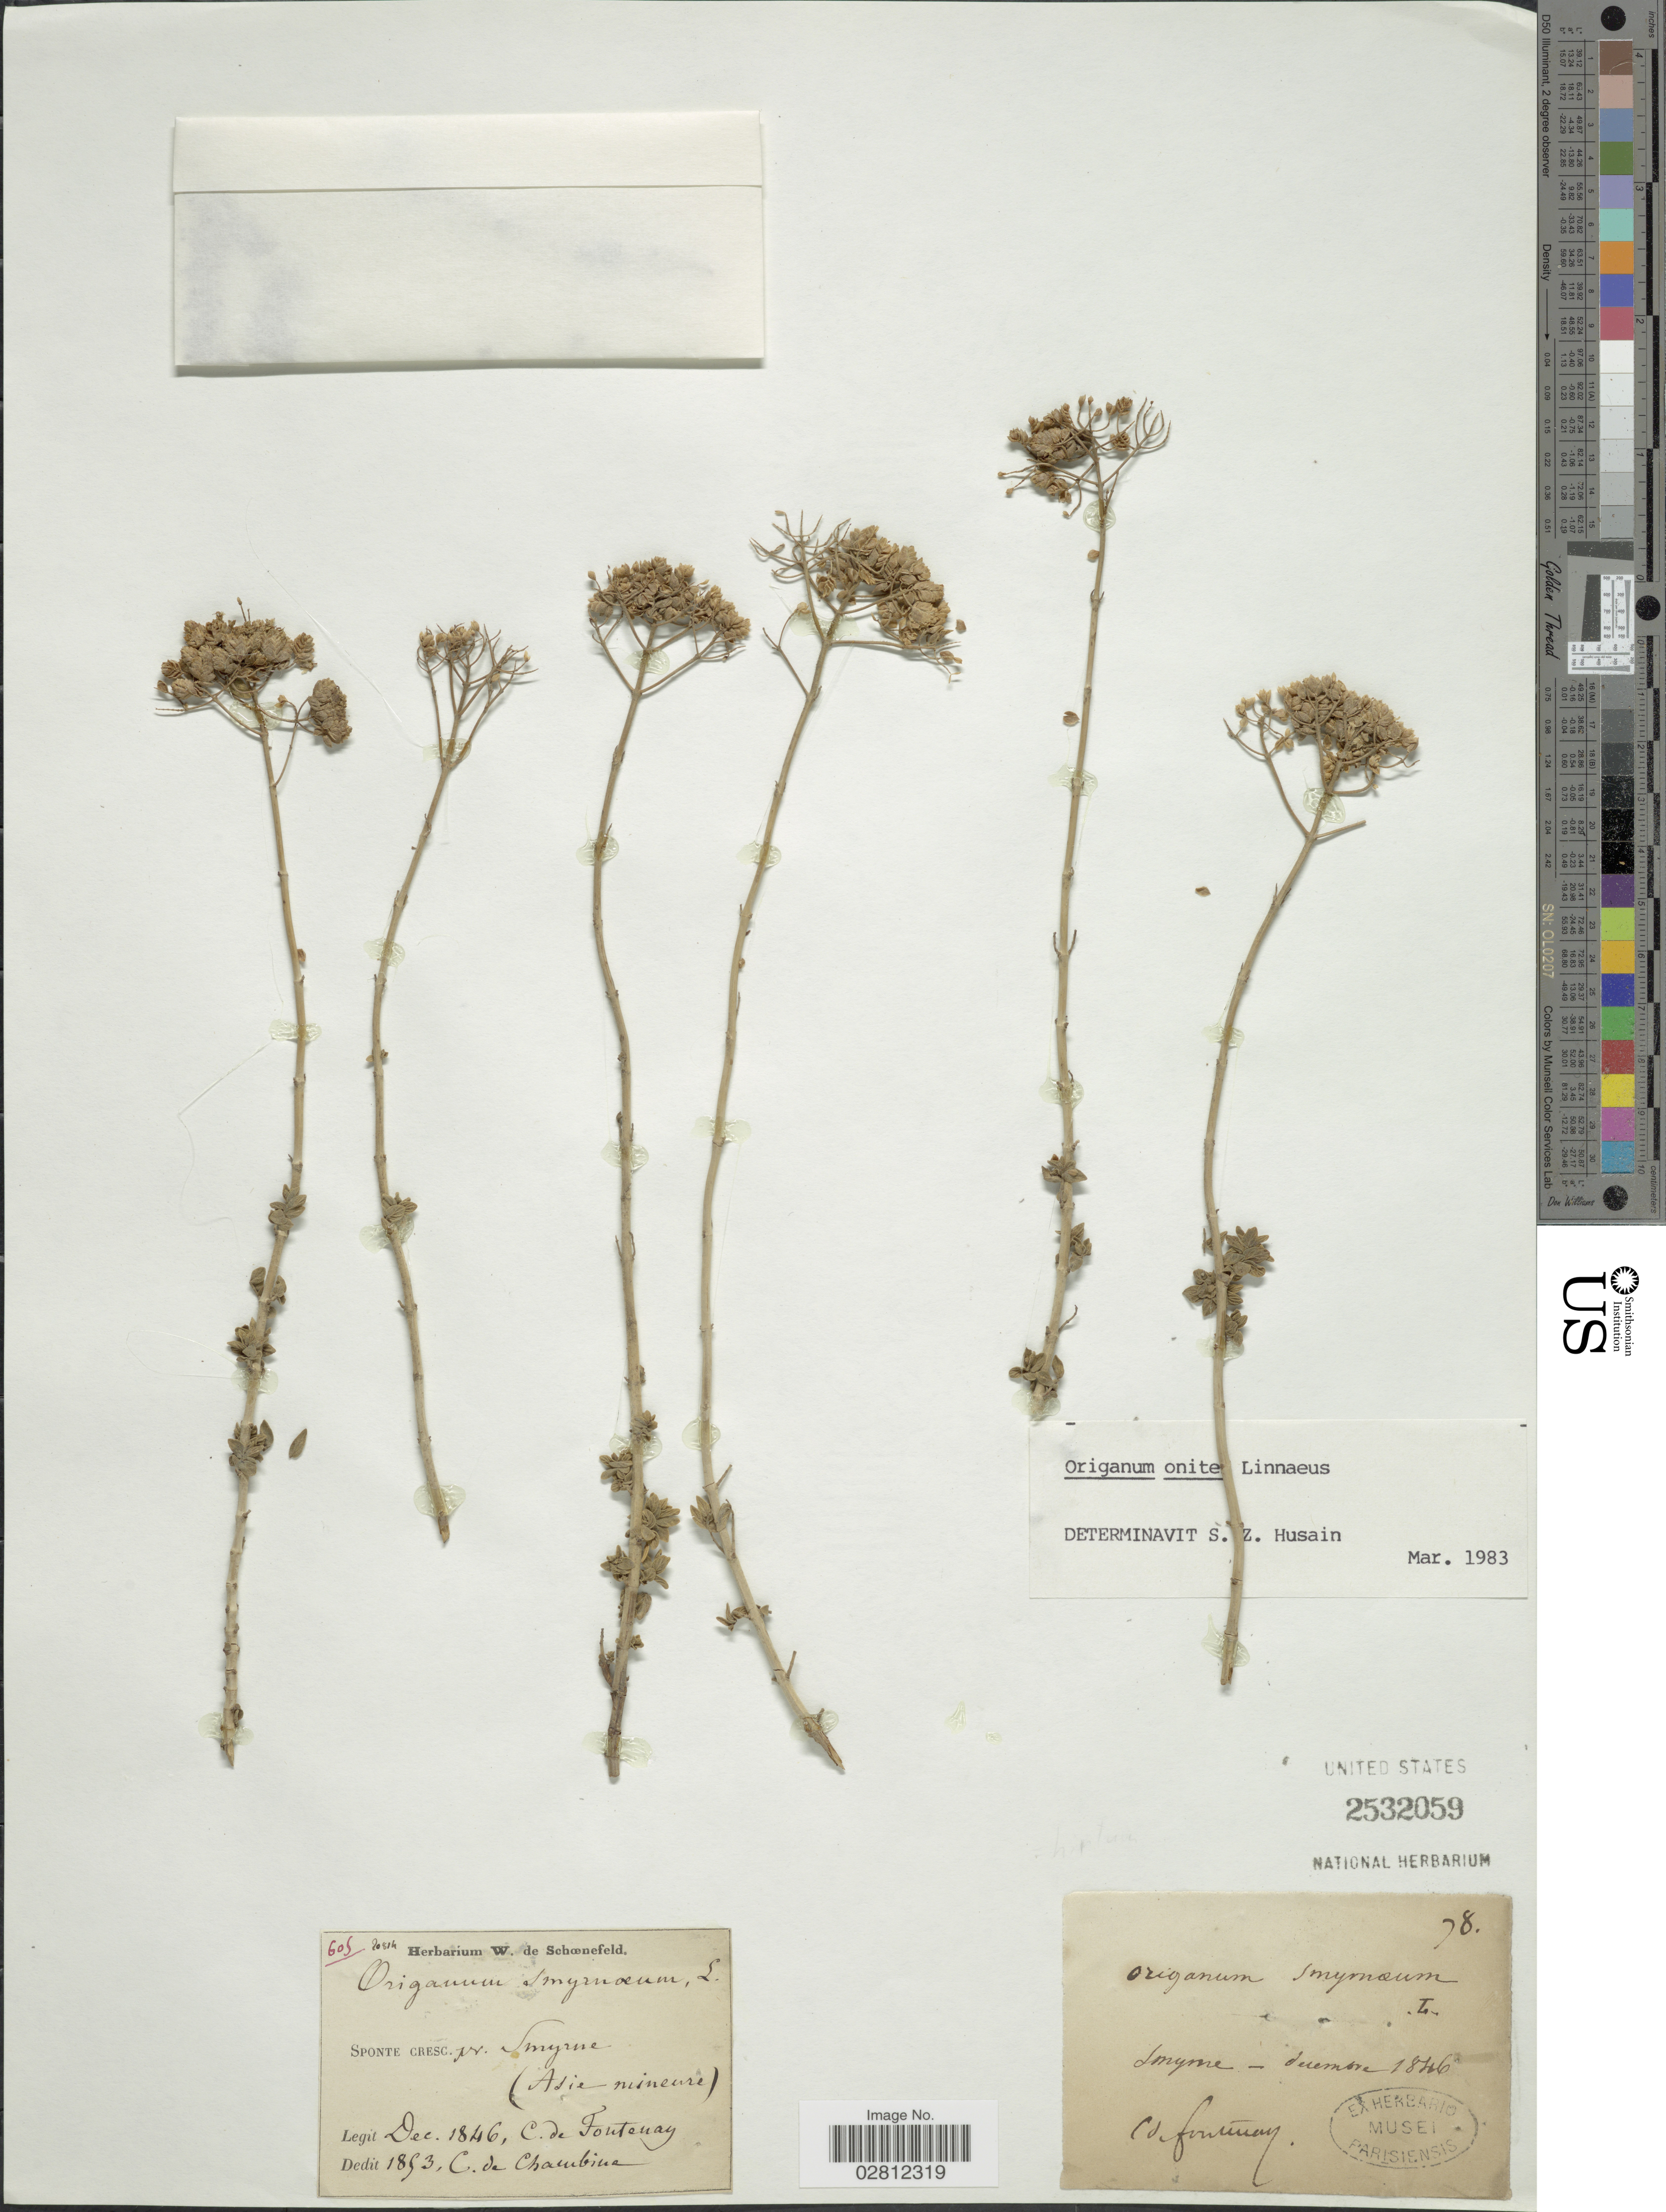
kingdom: Plantae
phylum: Tracheophyta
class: Magnoliopsida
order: Lamiales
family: Lamiaceae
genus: Origanum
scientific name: Origanum onites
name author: L.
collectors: Cadet de Fontenay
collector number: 605/78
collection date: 1846-12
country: Turkey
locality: Sponte Cresc. pr. Smyrne (Asie Mineure).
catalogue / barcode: US 2532059